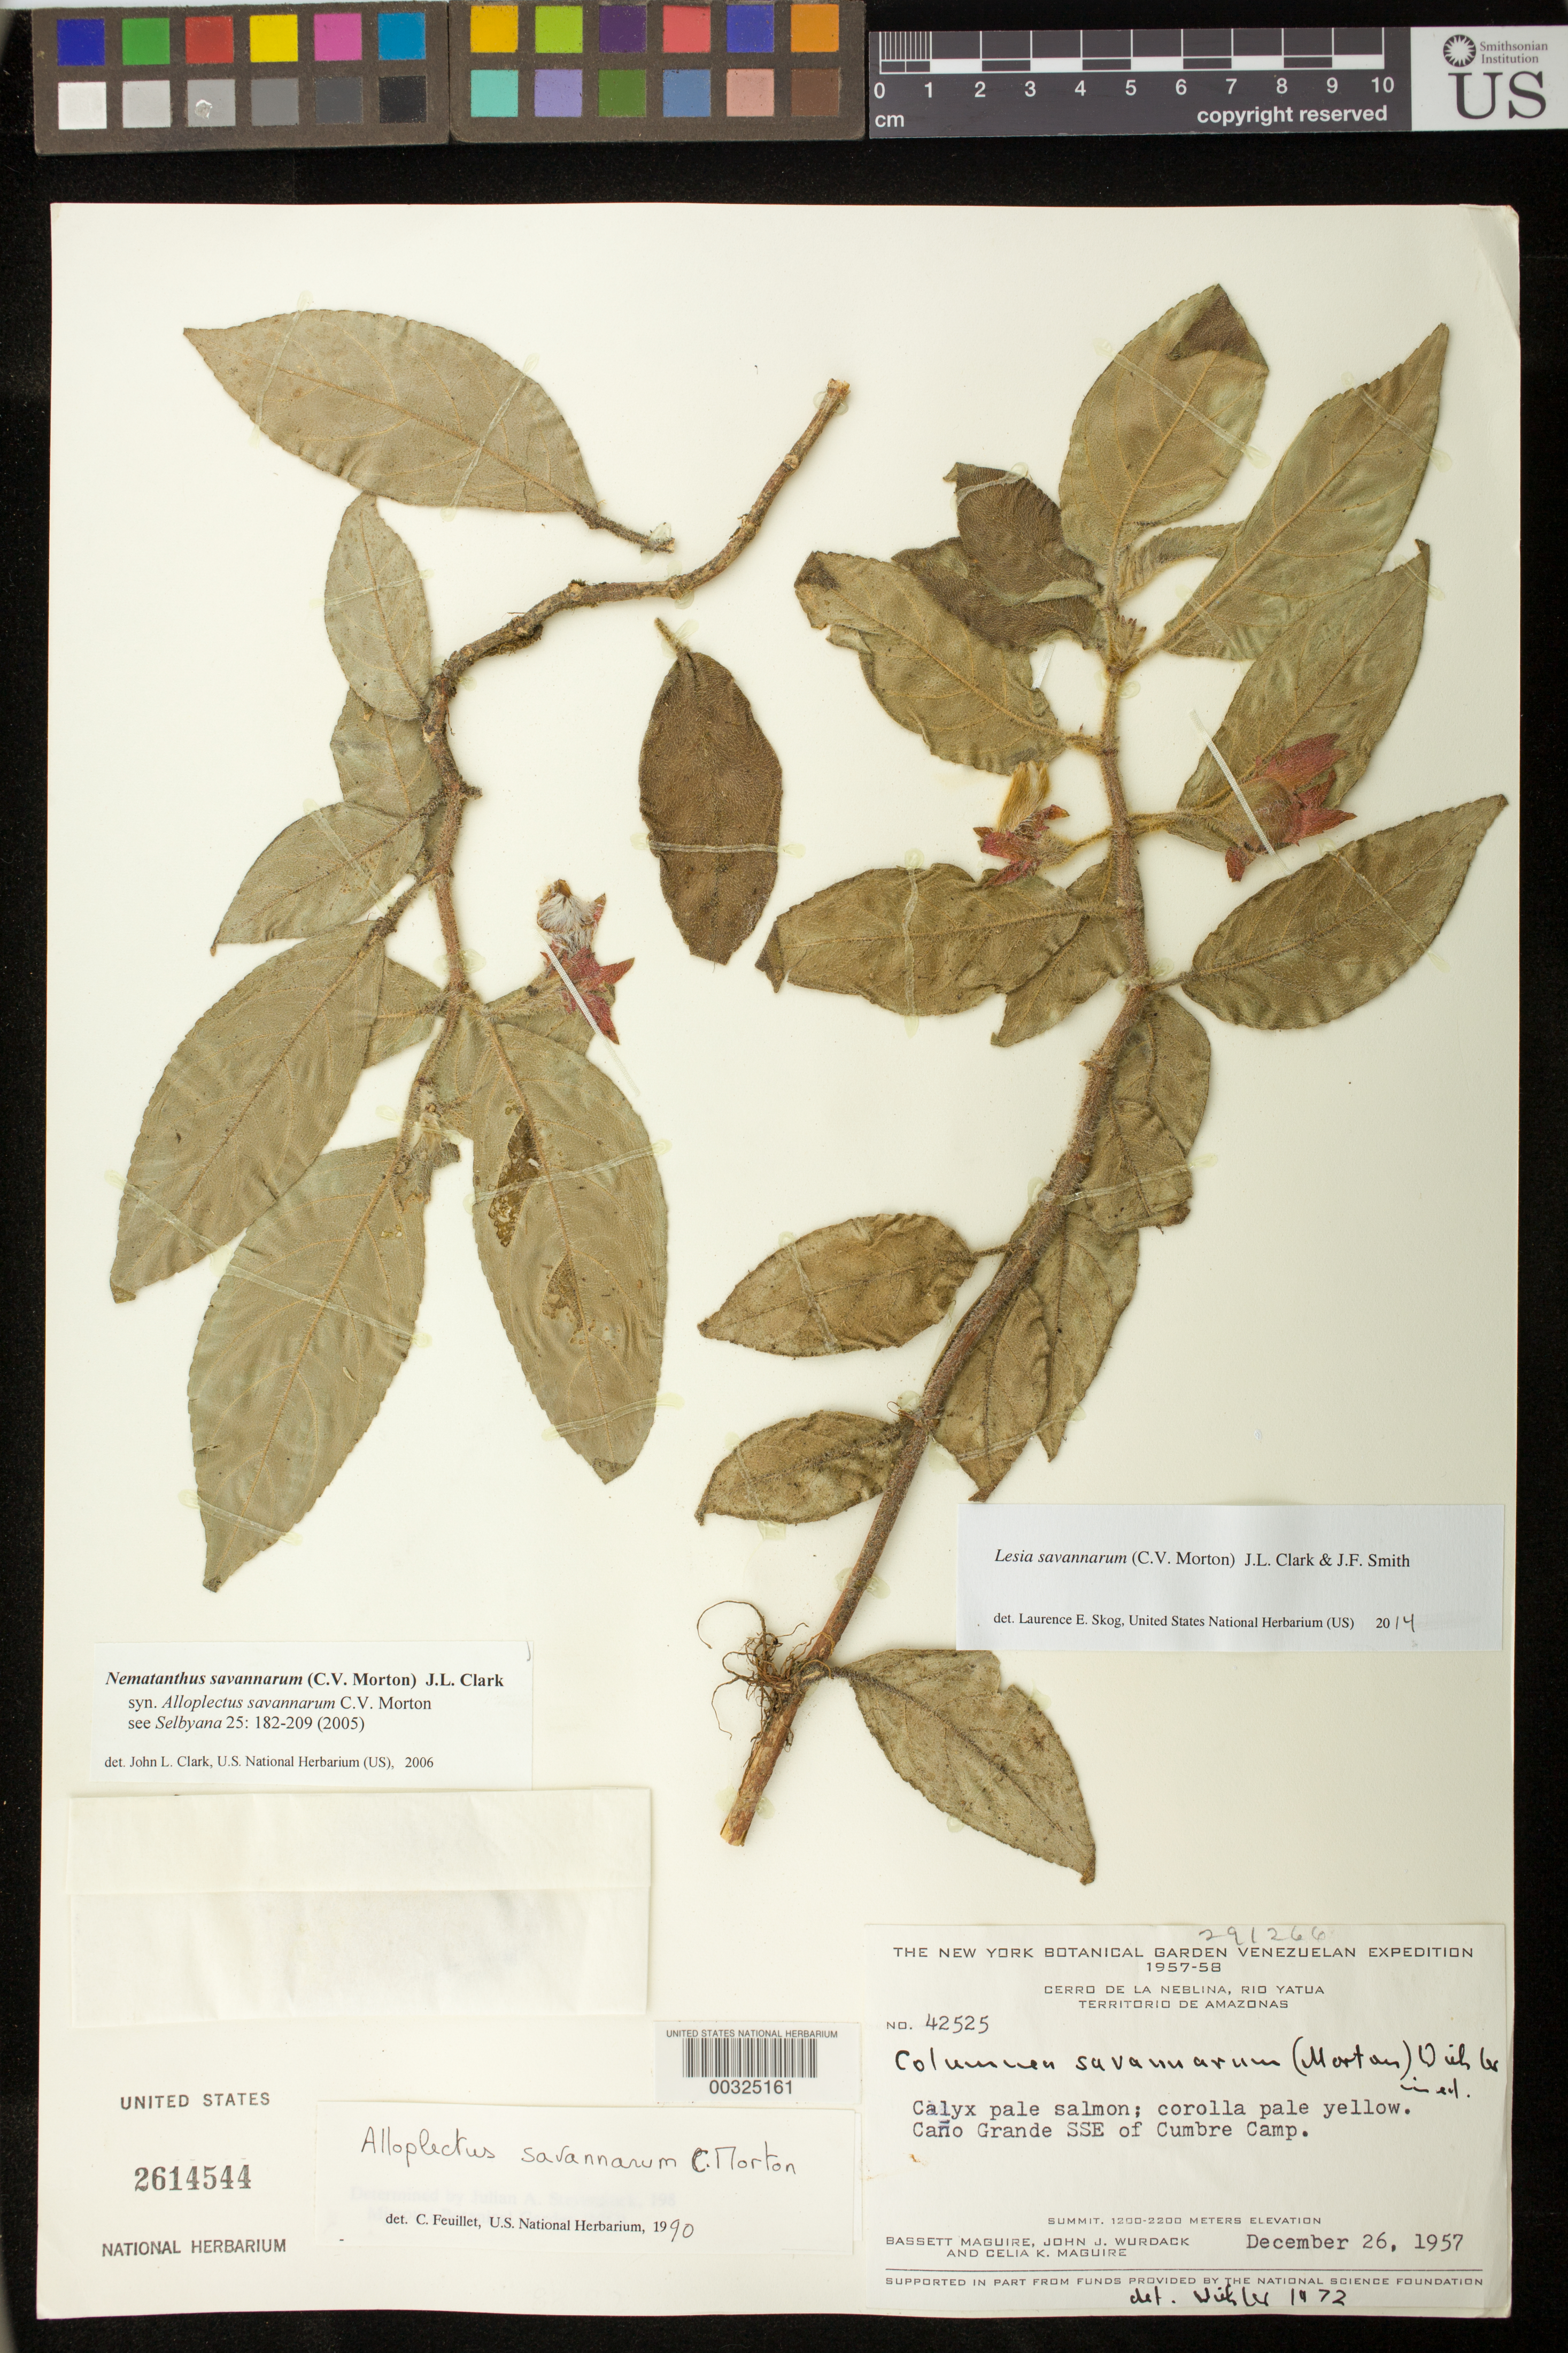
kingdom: Plantae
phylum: Tracheophyta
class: Magnoliopsida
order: Lamiales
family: Gesneriaceae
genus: Lesia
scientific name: Lesia savannarum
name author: (C.V. Morton) J.L. Clark & J.F. Sm.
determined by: Skog, Laurence E.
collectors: B. Maguire, J. J. Wurdack & C. K. Maguire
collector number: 42525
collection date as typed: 26 Dec 1957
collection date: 1957-12-26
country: Venezuela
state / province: Amazonas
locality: Cerro de la Neblina, Rio Yatua. Caño Grande SSE of Cumbre Camp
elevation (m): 1200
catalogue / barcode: US 2614544